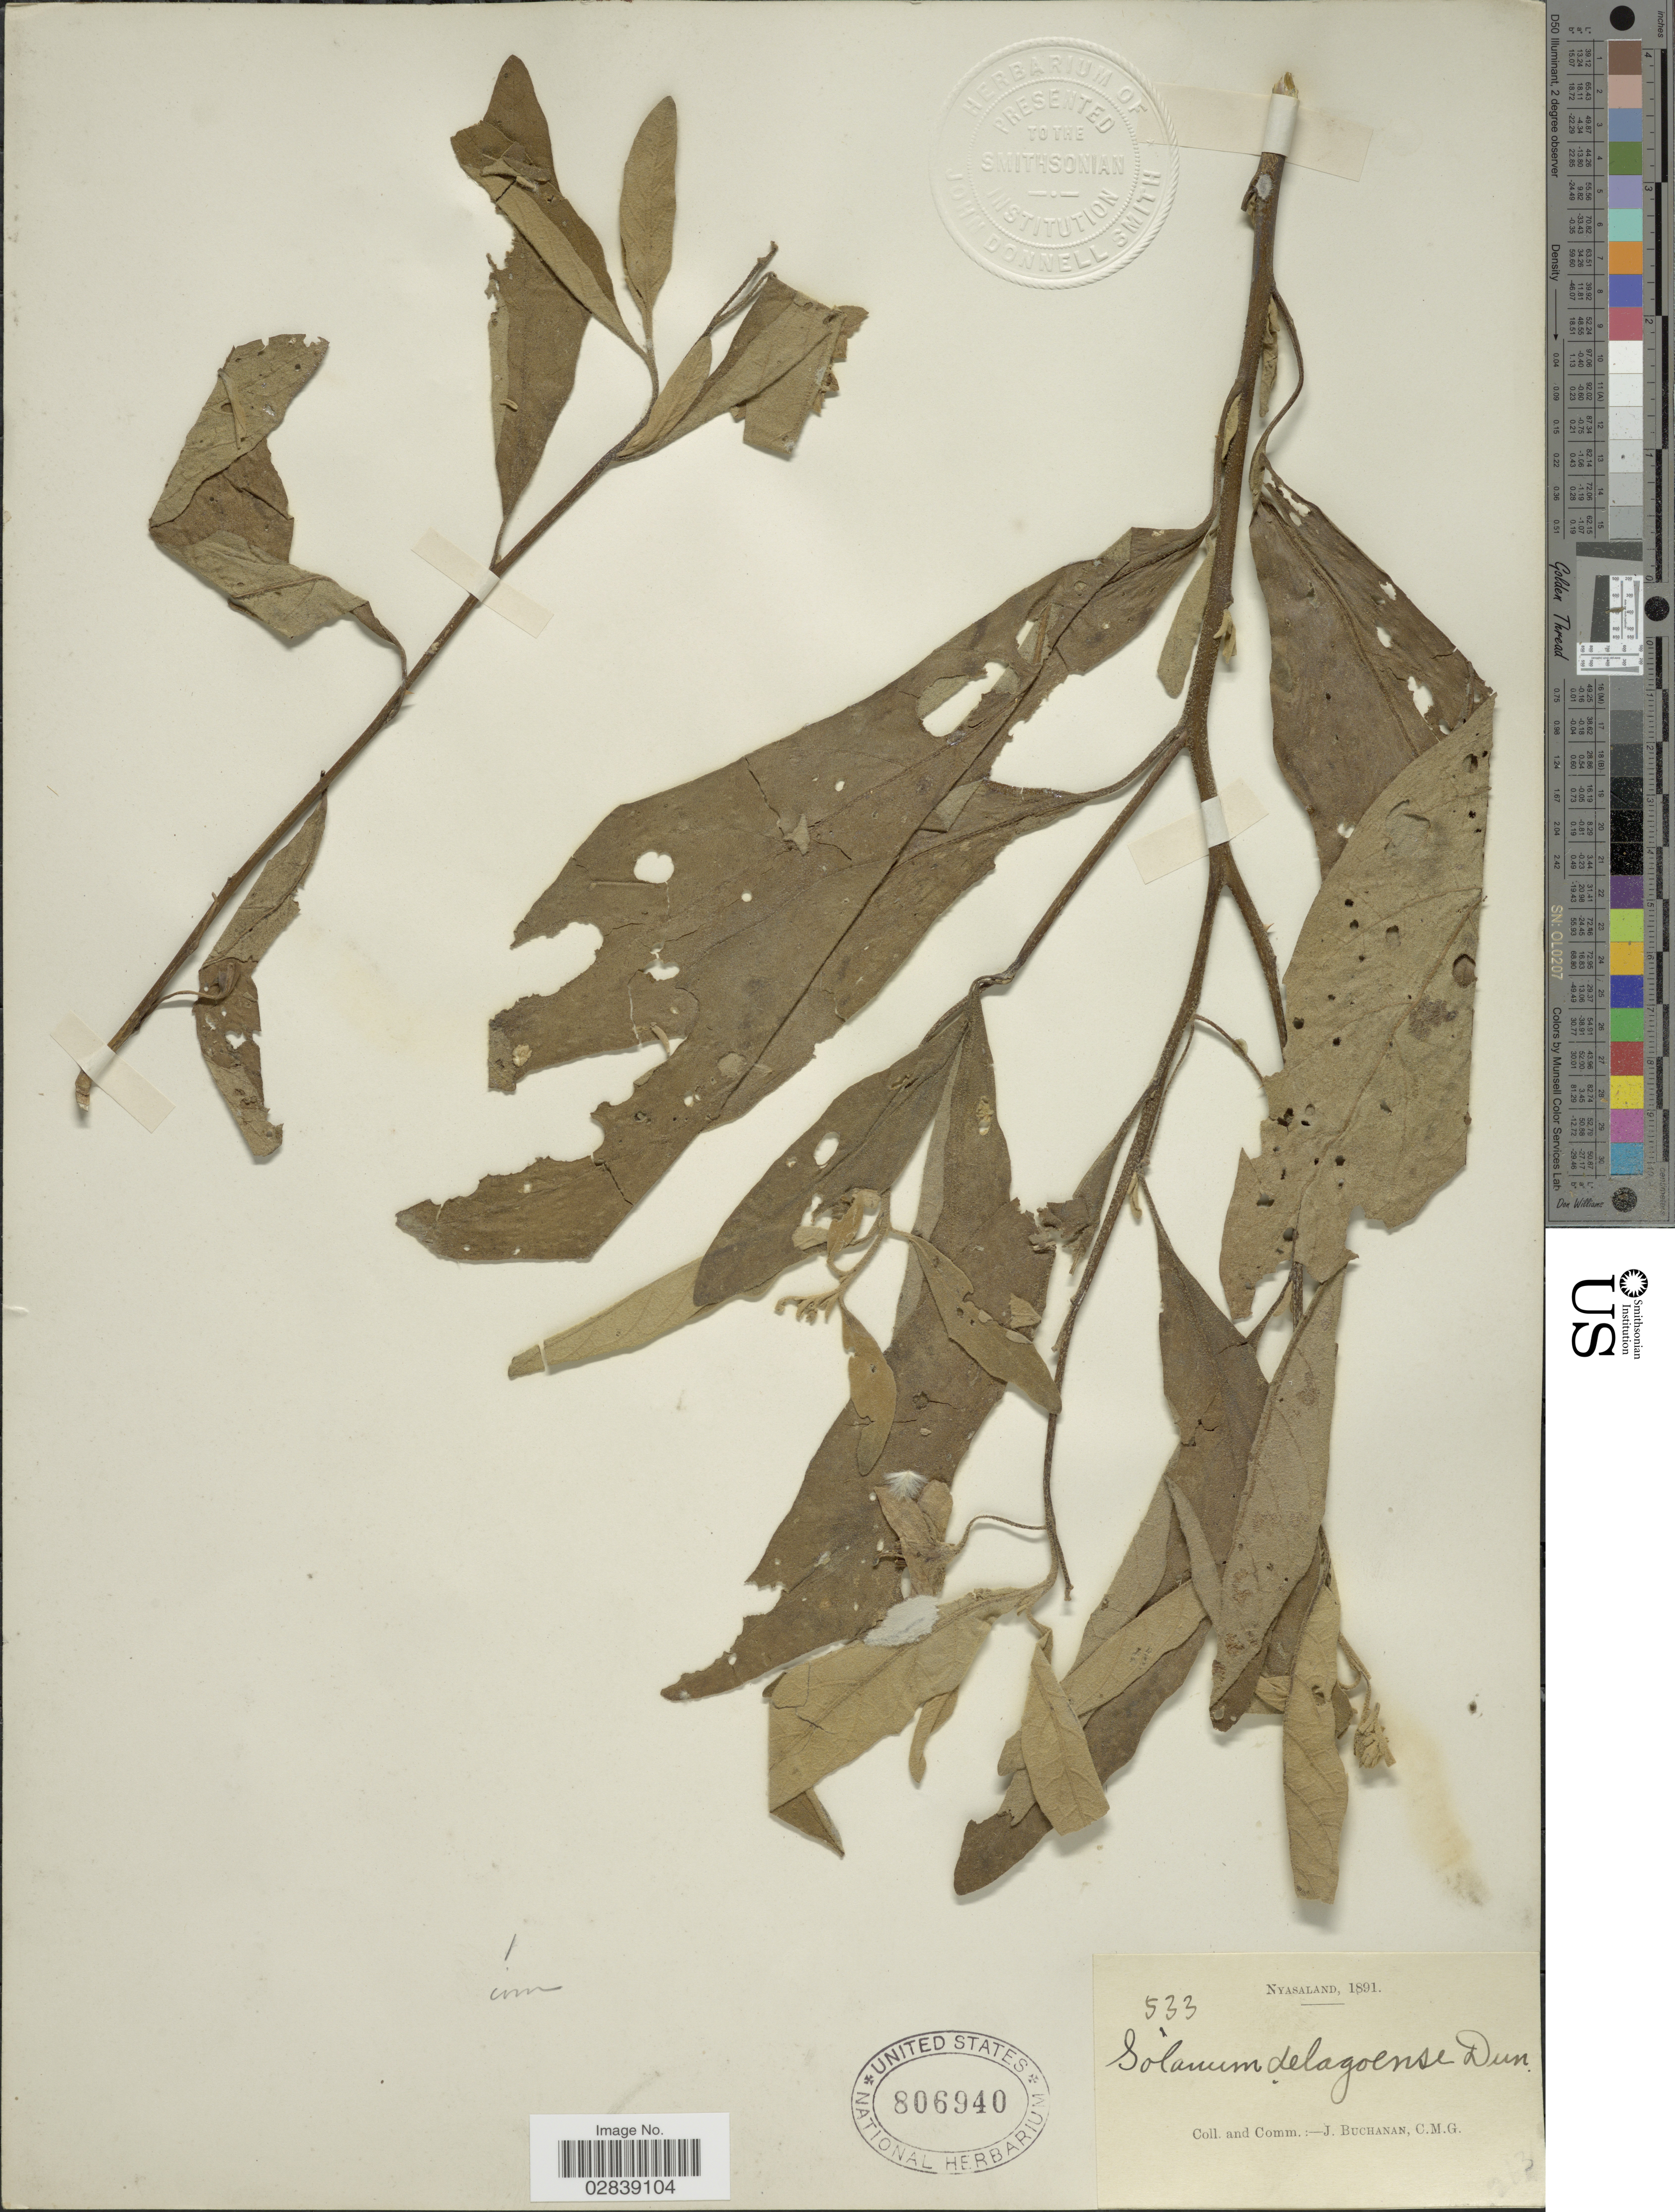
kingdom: Plantae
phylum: Tracheophyta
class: Magnoliopsida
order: Solanales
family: Solanaceae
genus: Solanum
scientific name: Solanum delagoense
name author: Dunal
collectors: J. Buchanan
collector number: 533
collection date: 1891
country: Malawi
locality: Nyasaland.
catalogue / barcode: US 806940